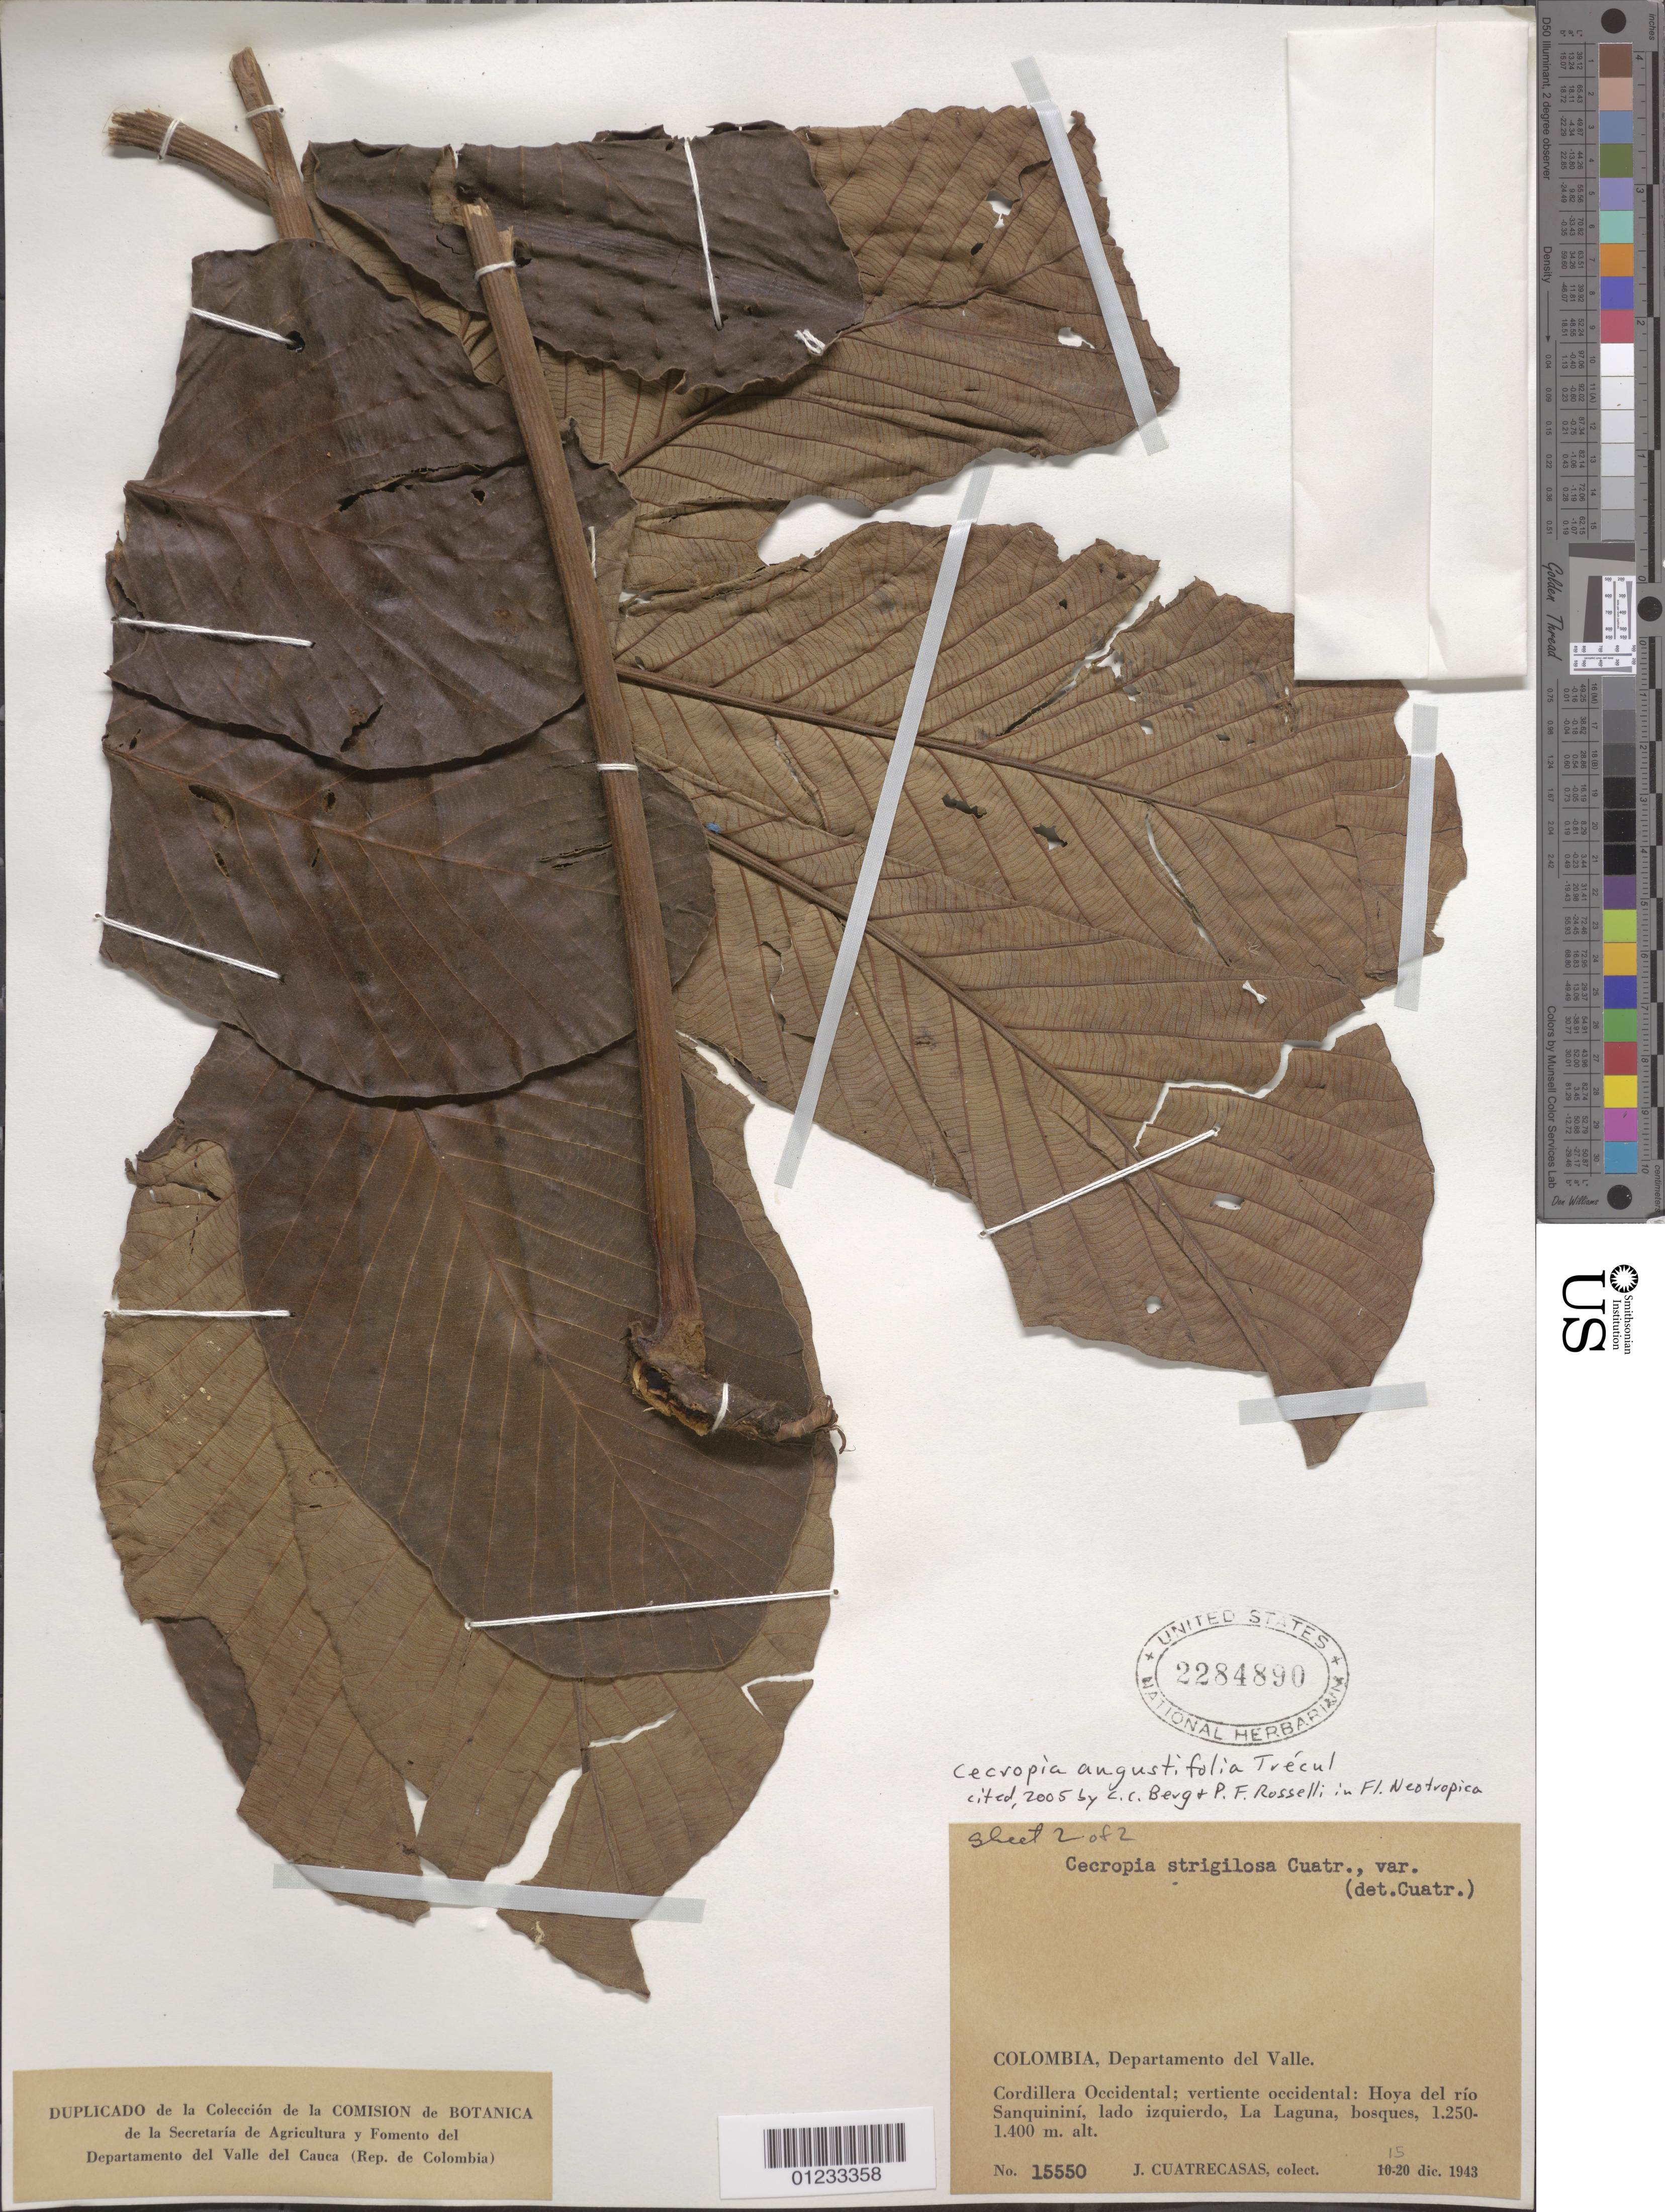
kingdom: Plantae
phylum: Tracheophyta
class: Magnoliopsida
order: Rosales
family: Urticaceae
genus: Cecropia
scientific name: Cecropia angustifolia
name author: Trécul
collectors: J. Cuatrecasas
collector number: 15550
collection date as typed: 15 Dec 1943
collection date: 1943-12-15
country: Colombia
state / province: Valle del Cauca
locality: Cordillera Occidental; vertiente occidental: Hoya del río Sanquininí, lado izquierdo, La Laguna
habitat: bosques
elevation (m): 1250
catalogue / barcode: US 2284890